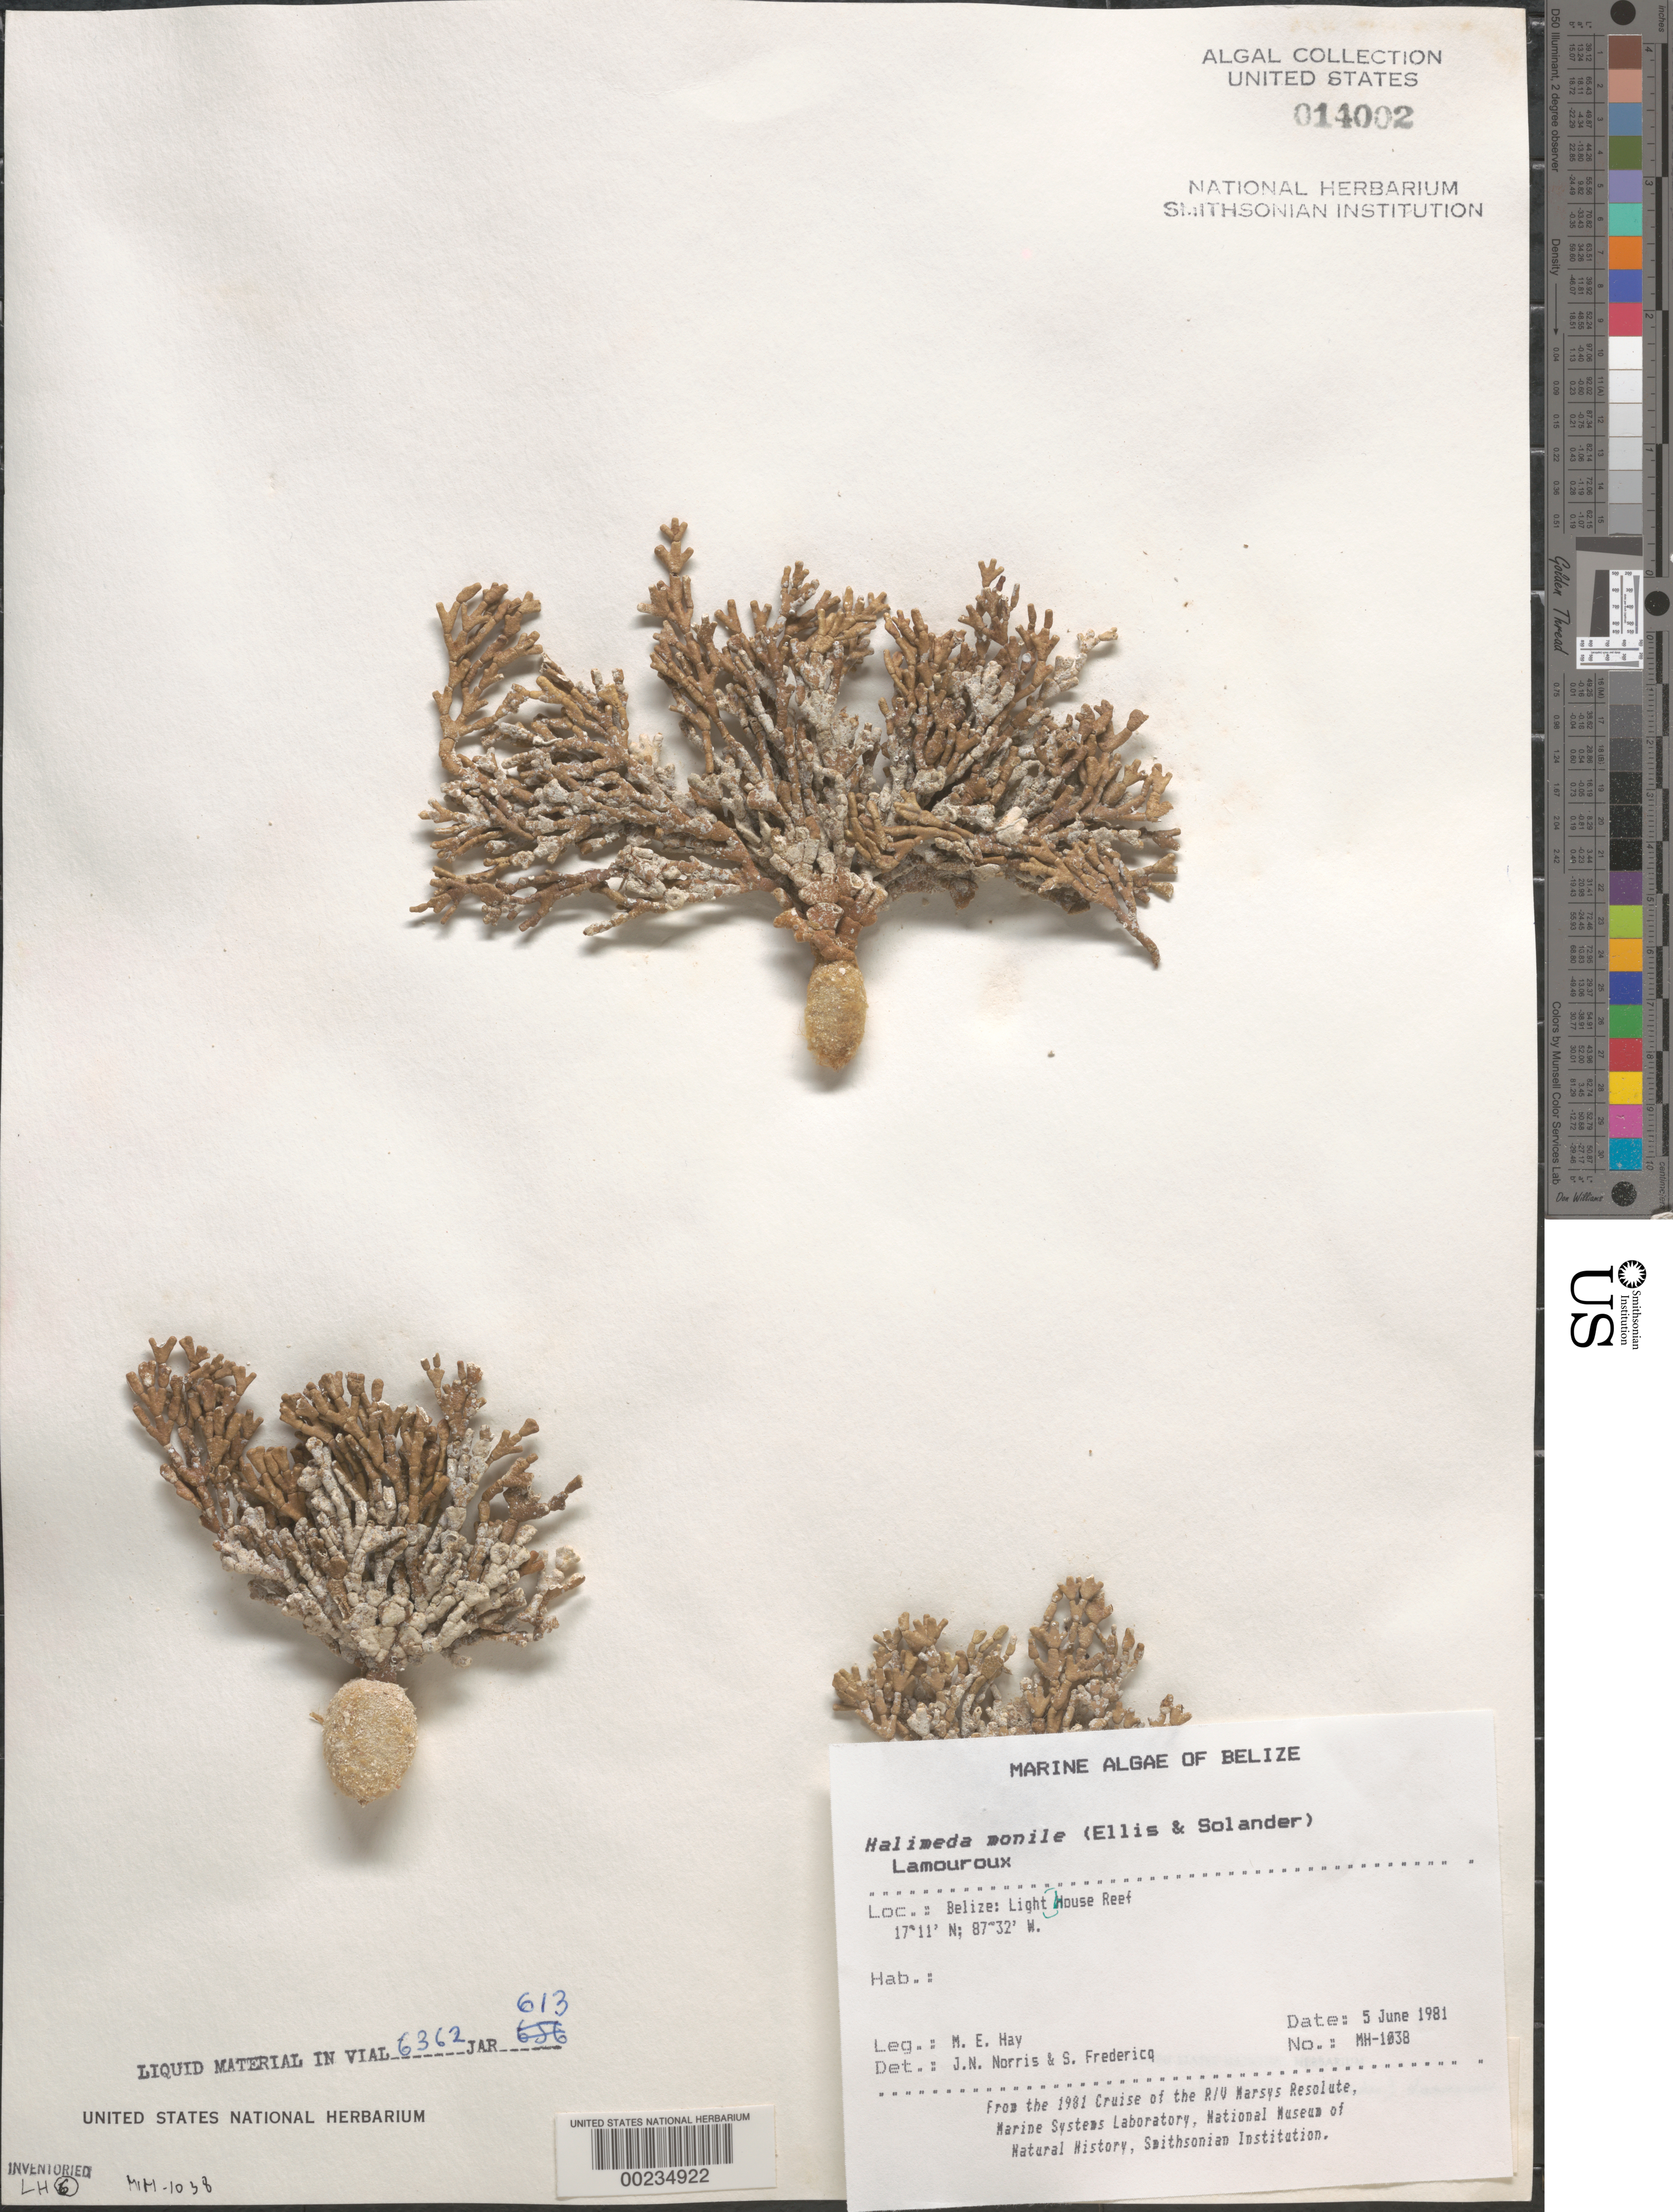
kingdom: Plantae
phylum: Chlorophyta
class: Ulvophyceae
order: Bryopsidales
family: Halimedaceae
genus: Halimeda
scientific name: Halimeda monile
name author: (J. Ellis & Sol.) J.V.Lamouroux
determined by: Norris, J. N.; Fredericq, S.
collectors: M. E. Hay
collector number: MEH-1038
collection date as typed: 05 Jun 1981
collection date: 1981-06-05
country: Belize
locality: Lighthouse reef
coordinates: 17 11'N, 87 32'W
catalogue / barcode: US 14002